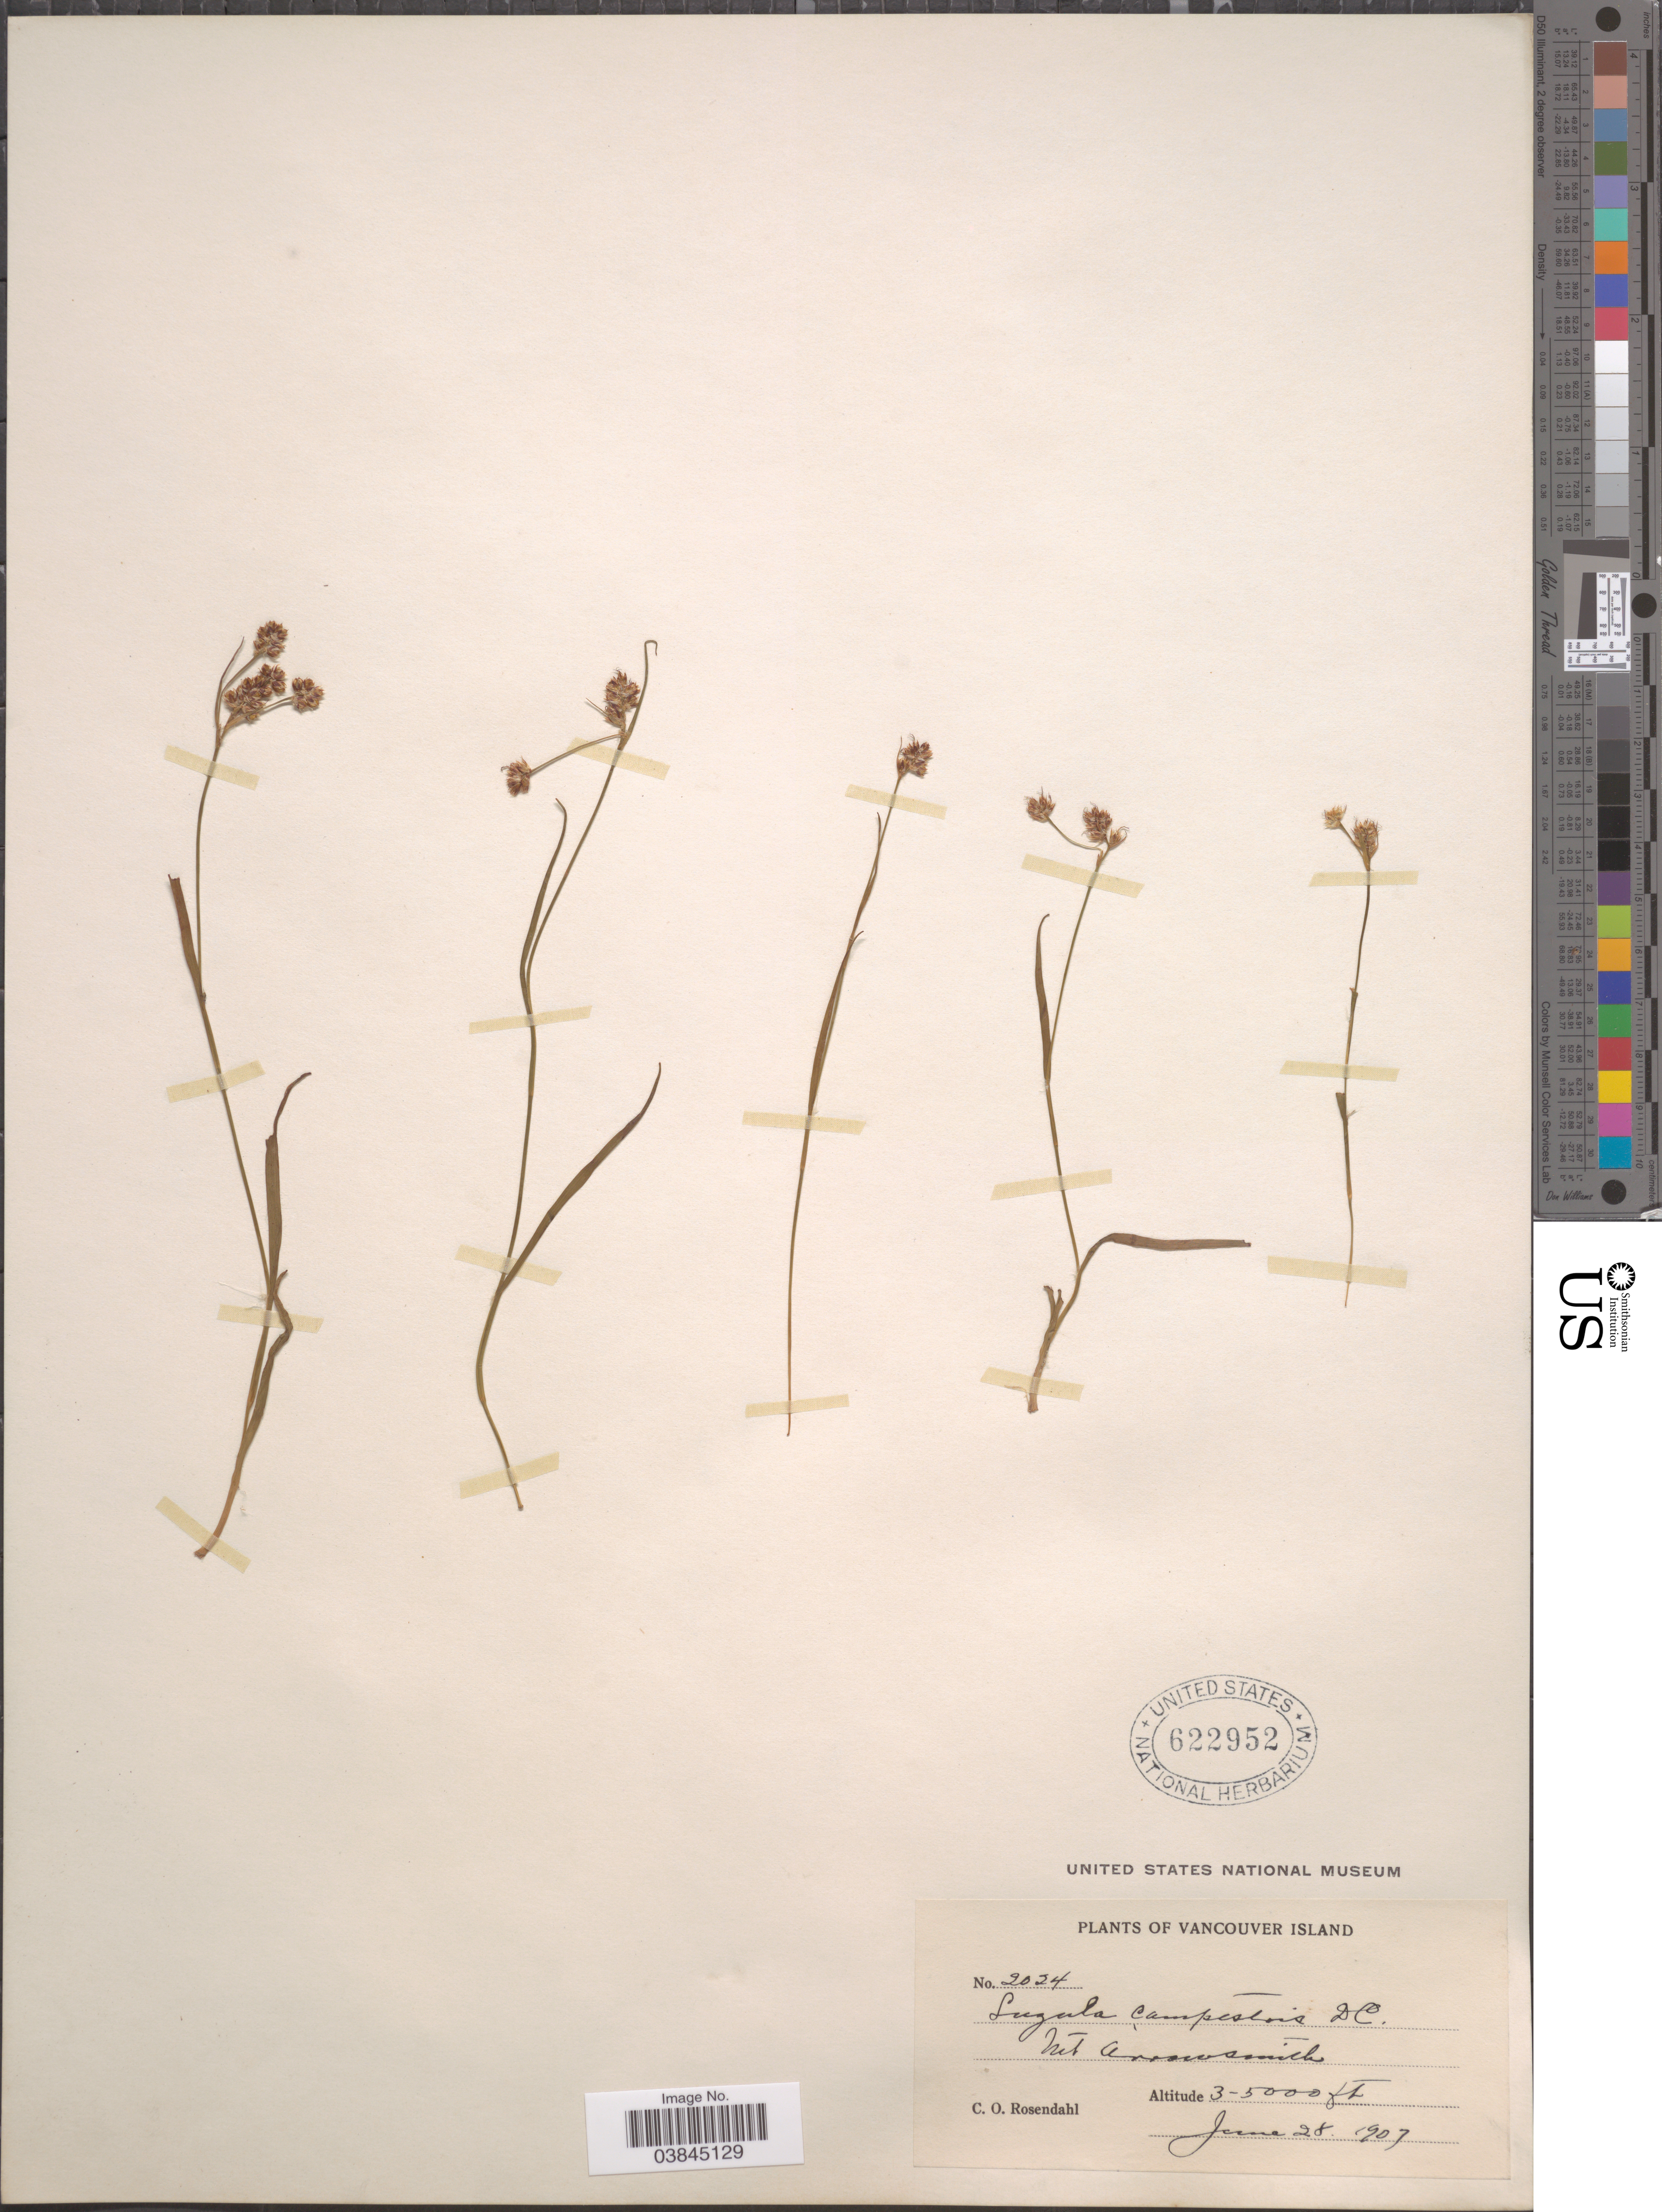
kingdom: Plantae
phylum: Tracheophyta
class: Liliopsida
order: Poales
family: Juncaceae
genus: Luzula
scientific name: Luzula campestris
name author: (L.) DC.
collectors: C. O. Rosendahl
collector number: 2024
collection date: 1907-06-28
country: Canada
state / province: British Columbia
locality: Vancouver Island. Mt Arrowsmith.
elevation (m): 914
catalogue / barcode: US 622952